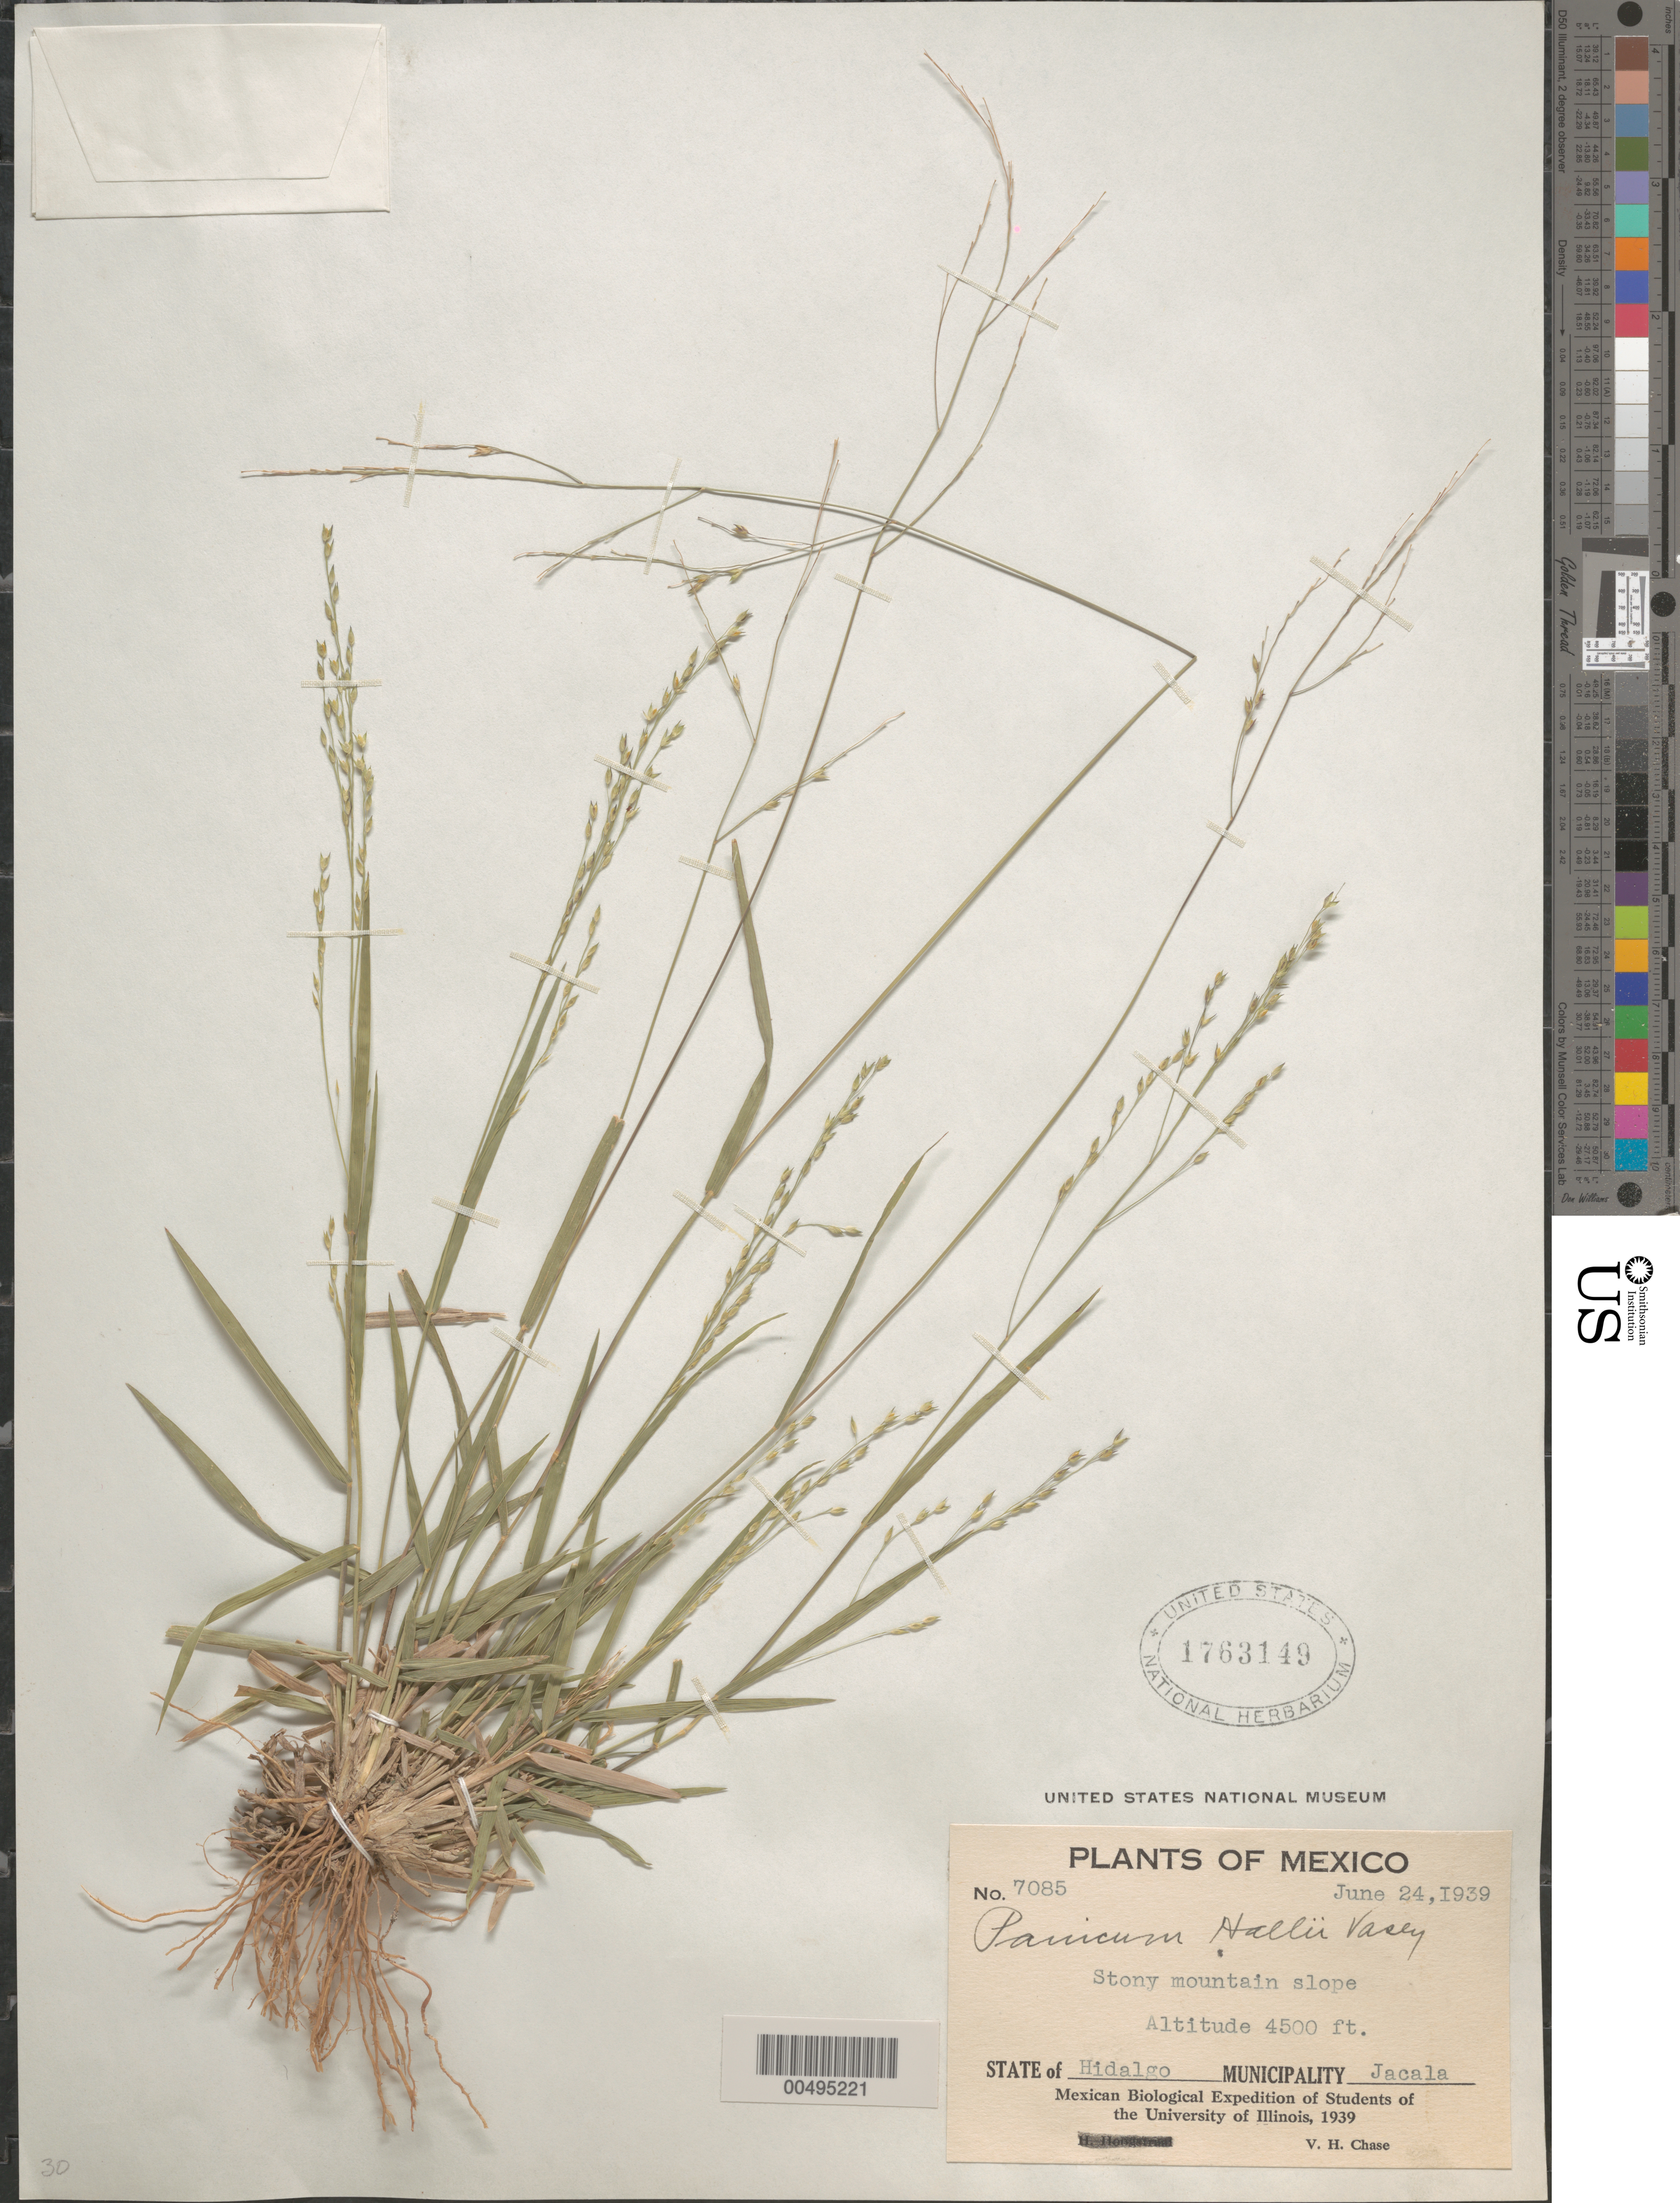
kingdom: Plantae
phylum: Tracheophyta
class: Liliopsida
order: Poales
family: Poaceae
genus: Panicum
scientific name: Panicum hallii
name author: Vasey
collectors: V. H. Chase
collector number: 7085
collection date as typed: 24 Jun 1939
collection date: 1939-06-24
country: Mexico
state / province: Hidalgo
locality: Mun: Jacala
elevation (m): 1372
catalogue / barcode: US 1763149